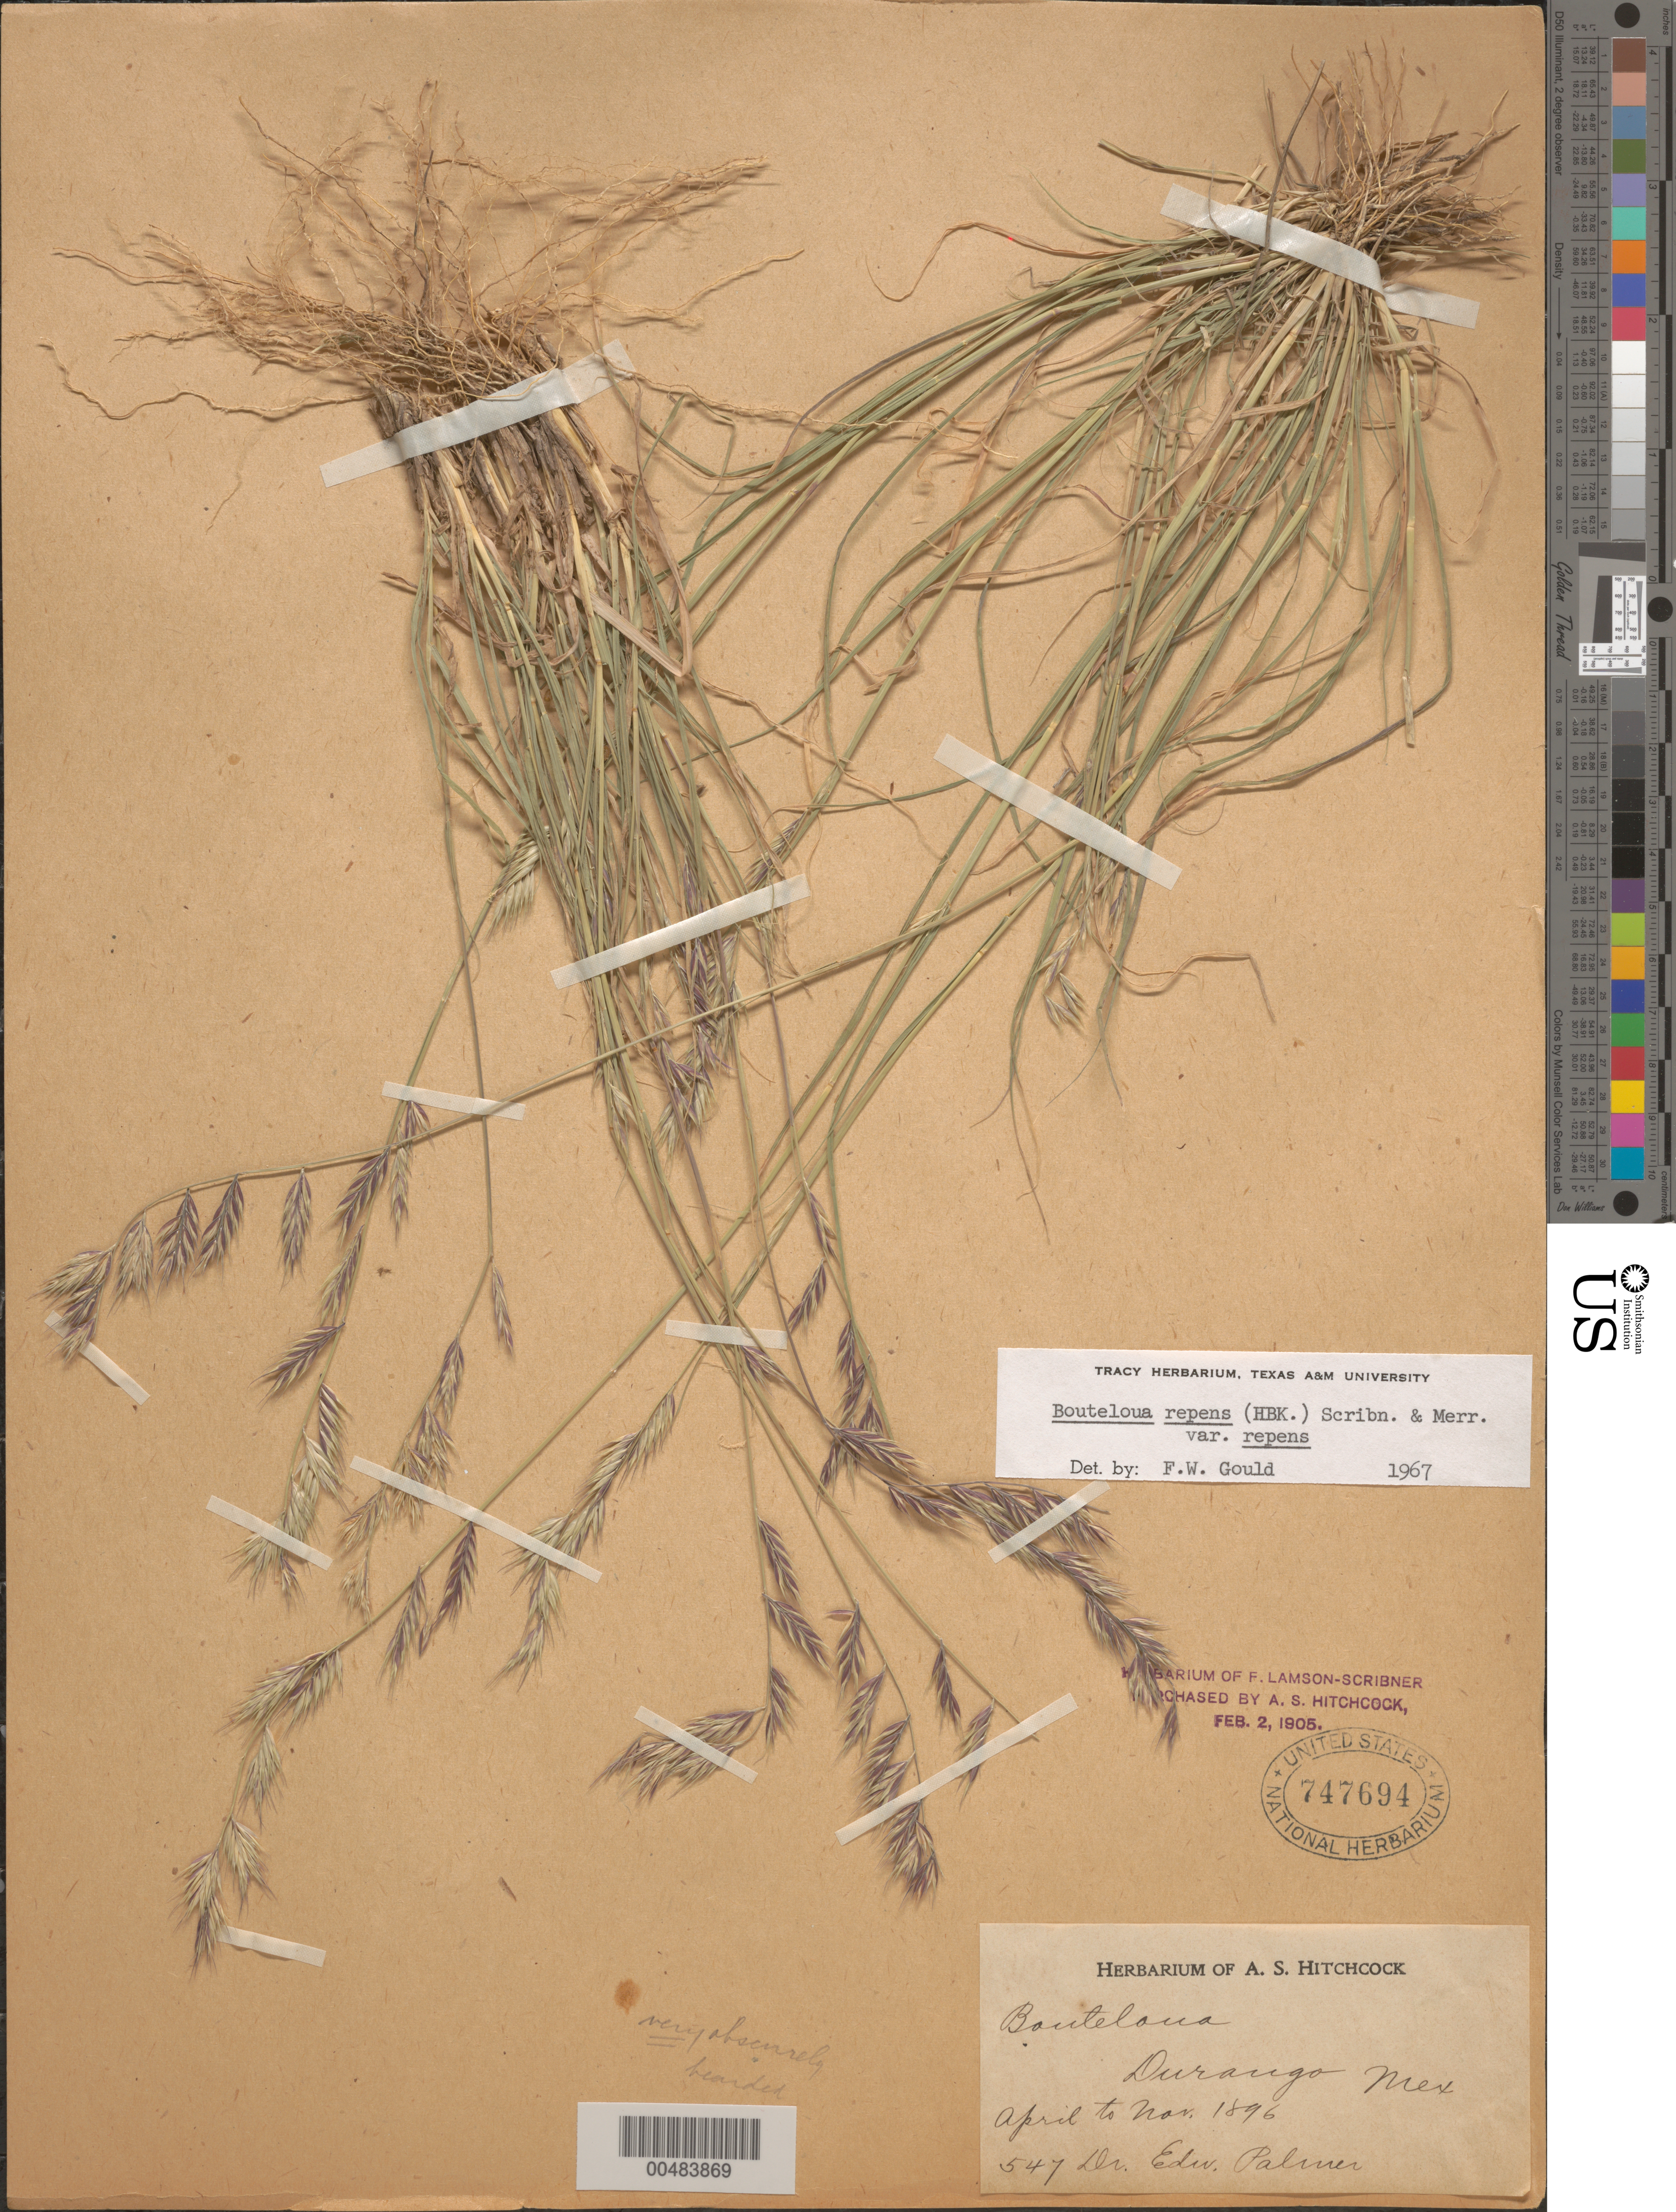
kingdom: Plantae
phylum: Tracheophyta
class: Liliopsida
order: Poales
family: Poaceae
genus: Bouteloua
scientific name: Bouteloua repens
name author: (Kunth) Scribn. & Merr.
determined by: Gould, F. W.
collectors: E. Palmer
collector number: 547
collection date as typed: Apr 1896 to Nov 1896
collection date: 1896-04/1896-11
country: Mexico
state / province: Durango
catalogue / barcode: US 747694